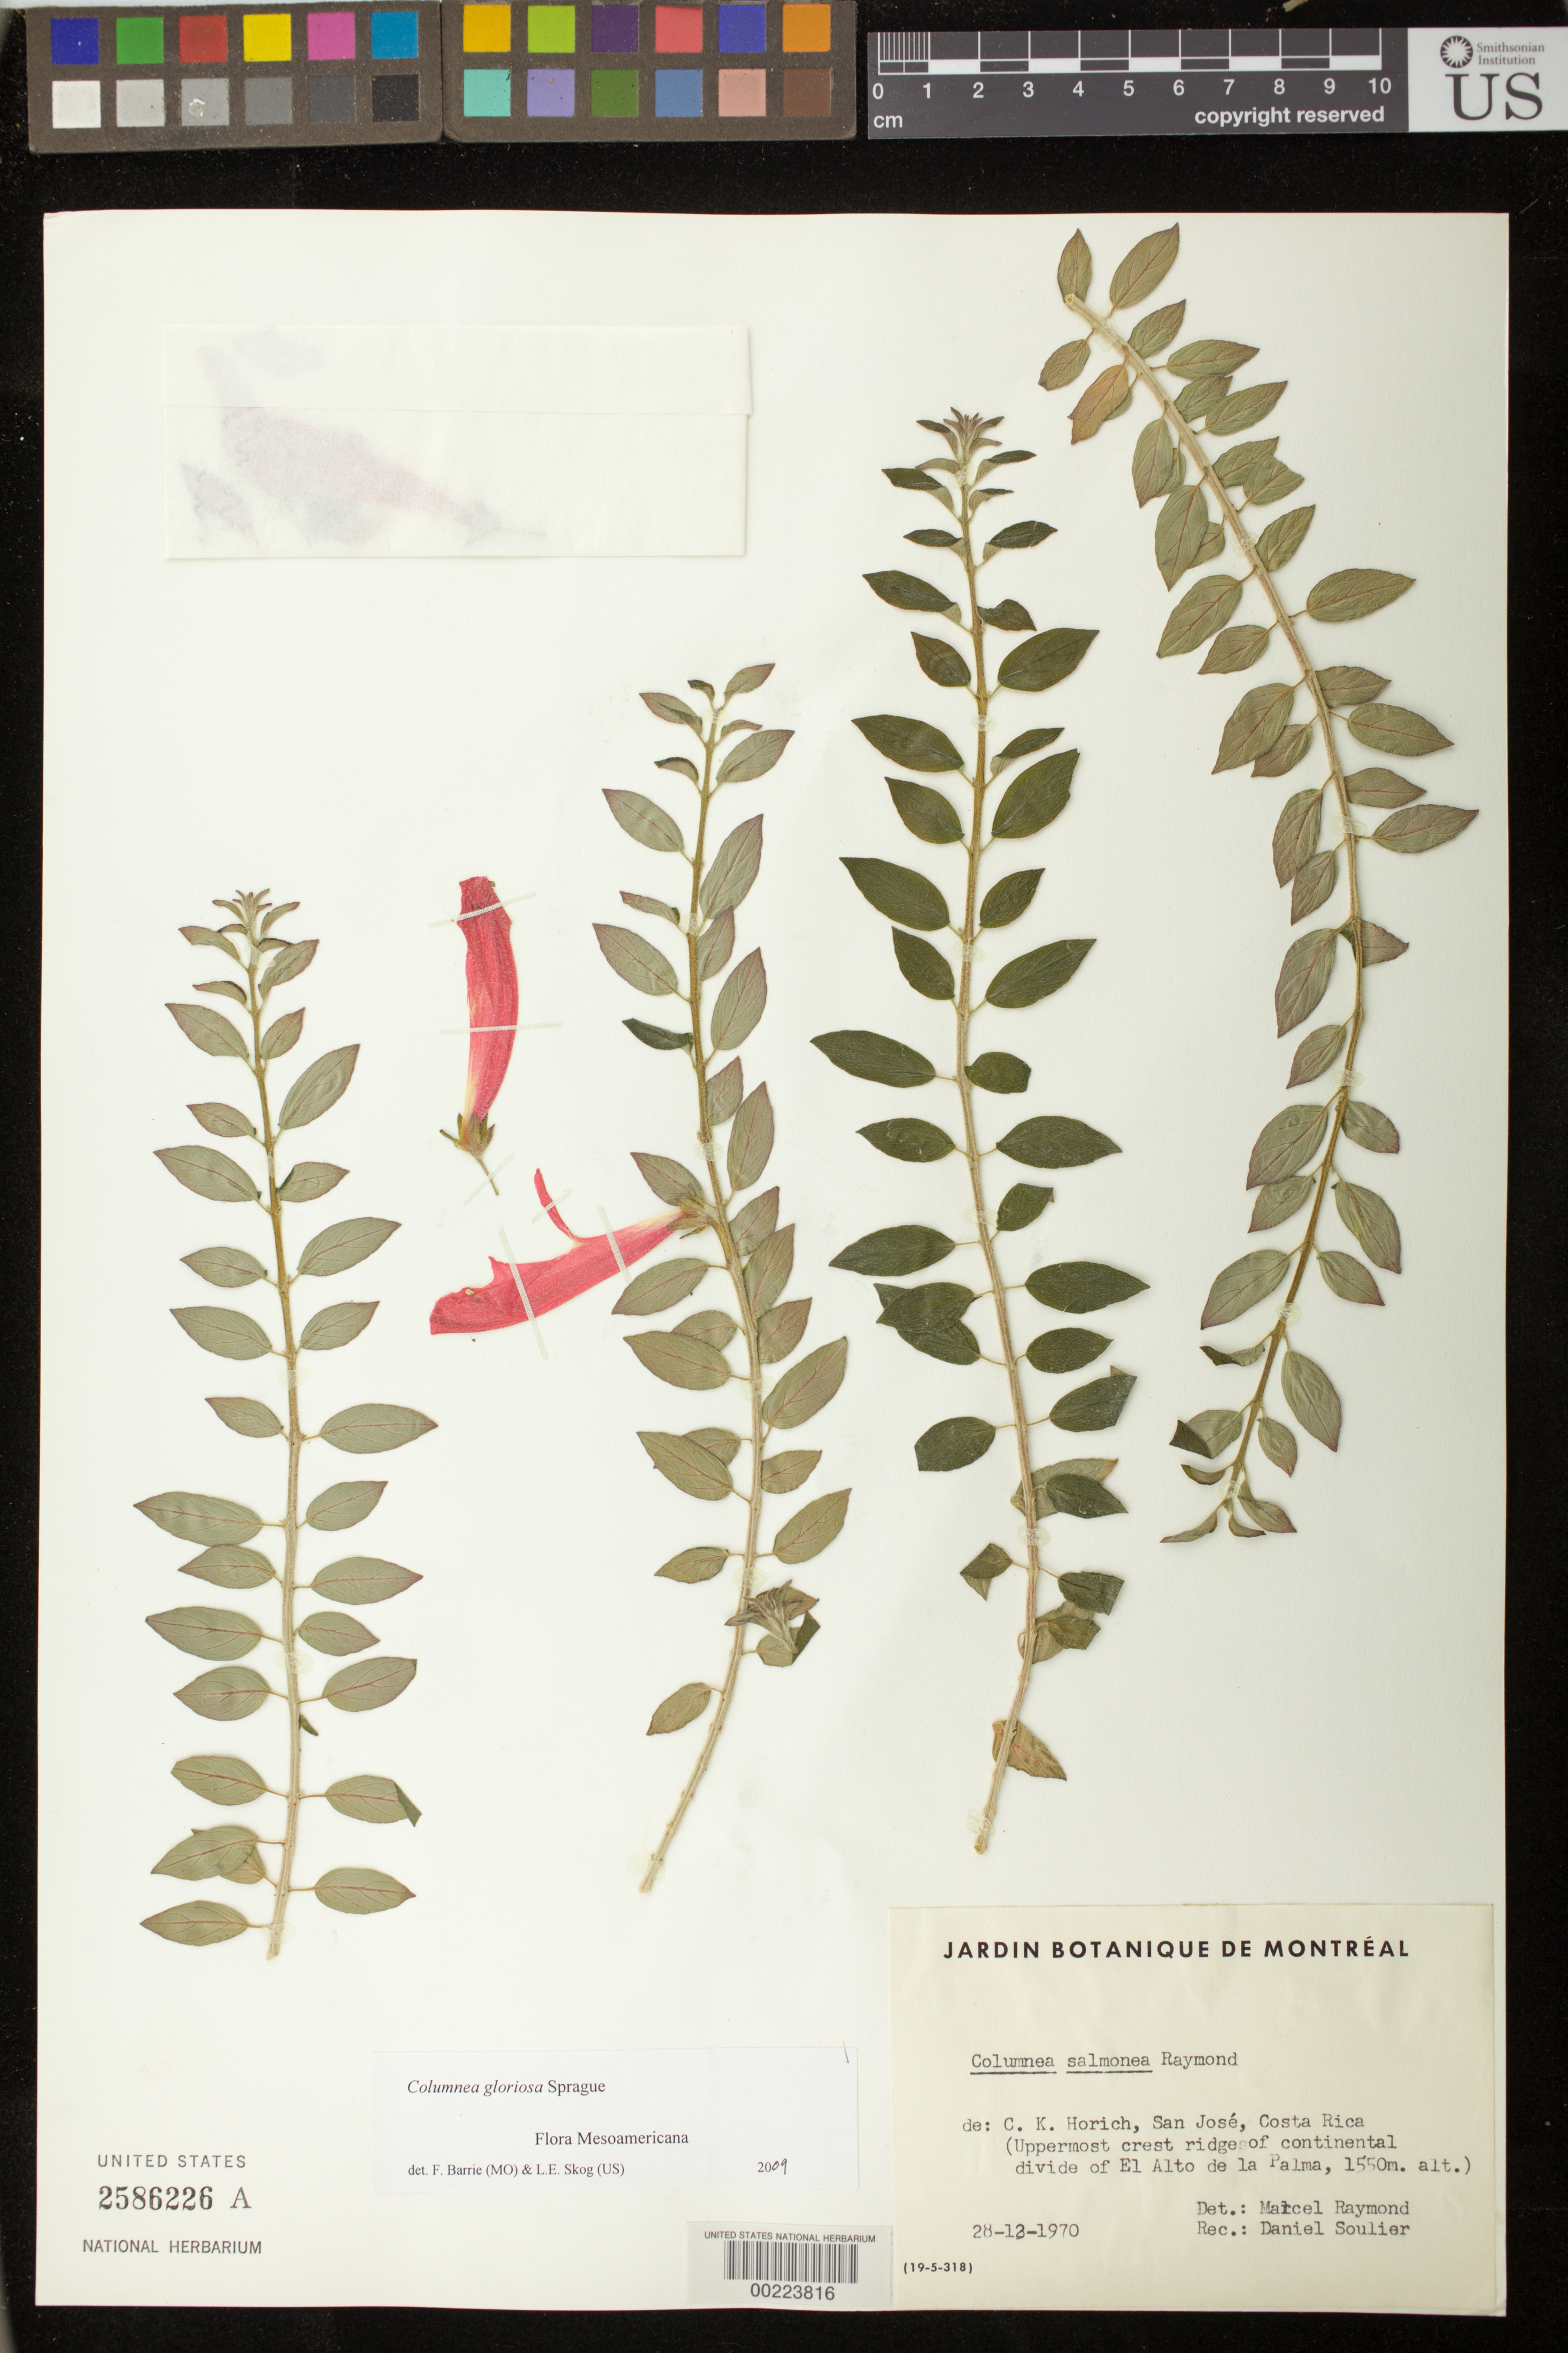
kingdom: Plantae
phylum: Tracheophyta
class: Magnoliopsida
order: Lamiales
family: Gesneriaceae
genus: Columnea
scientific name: Columnea gloriosa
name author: Sprague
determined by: Barrie, F. R.; Skog, Laurence E.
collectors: D. Soulier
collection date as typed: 28 Dec 1970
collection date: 1970-12-28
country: Costa Rica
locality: Costa Rica, San José: uppermost crest ridge of continental divide of El Alto de La Palma, 1550 m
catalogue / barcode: US 2586226A